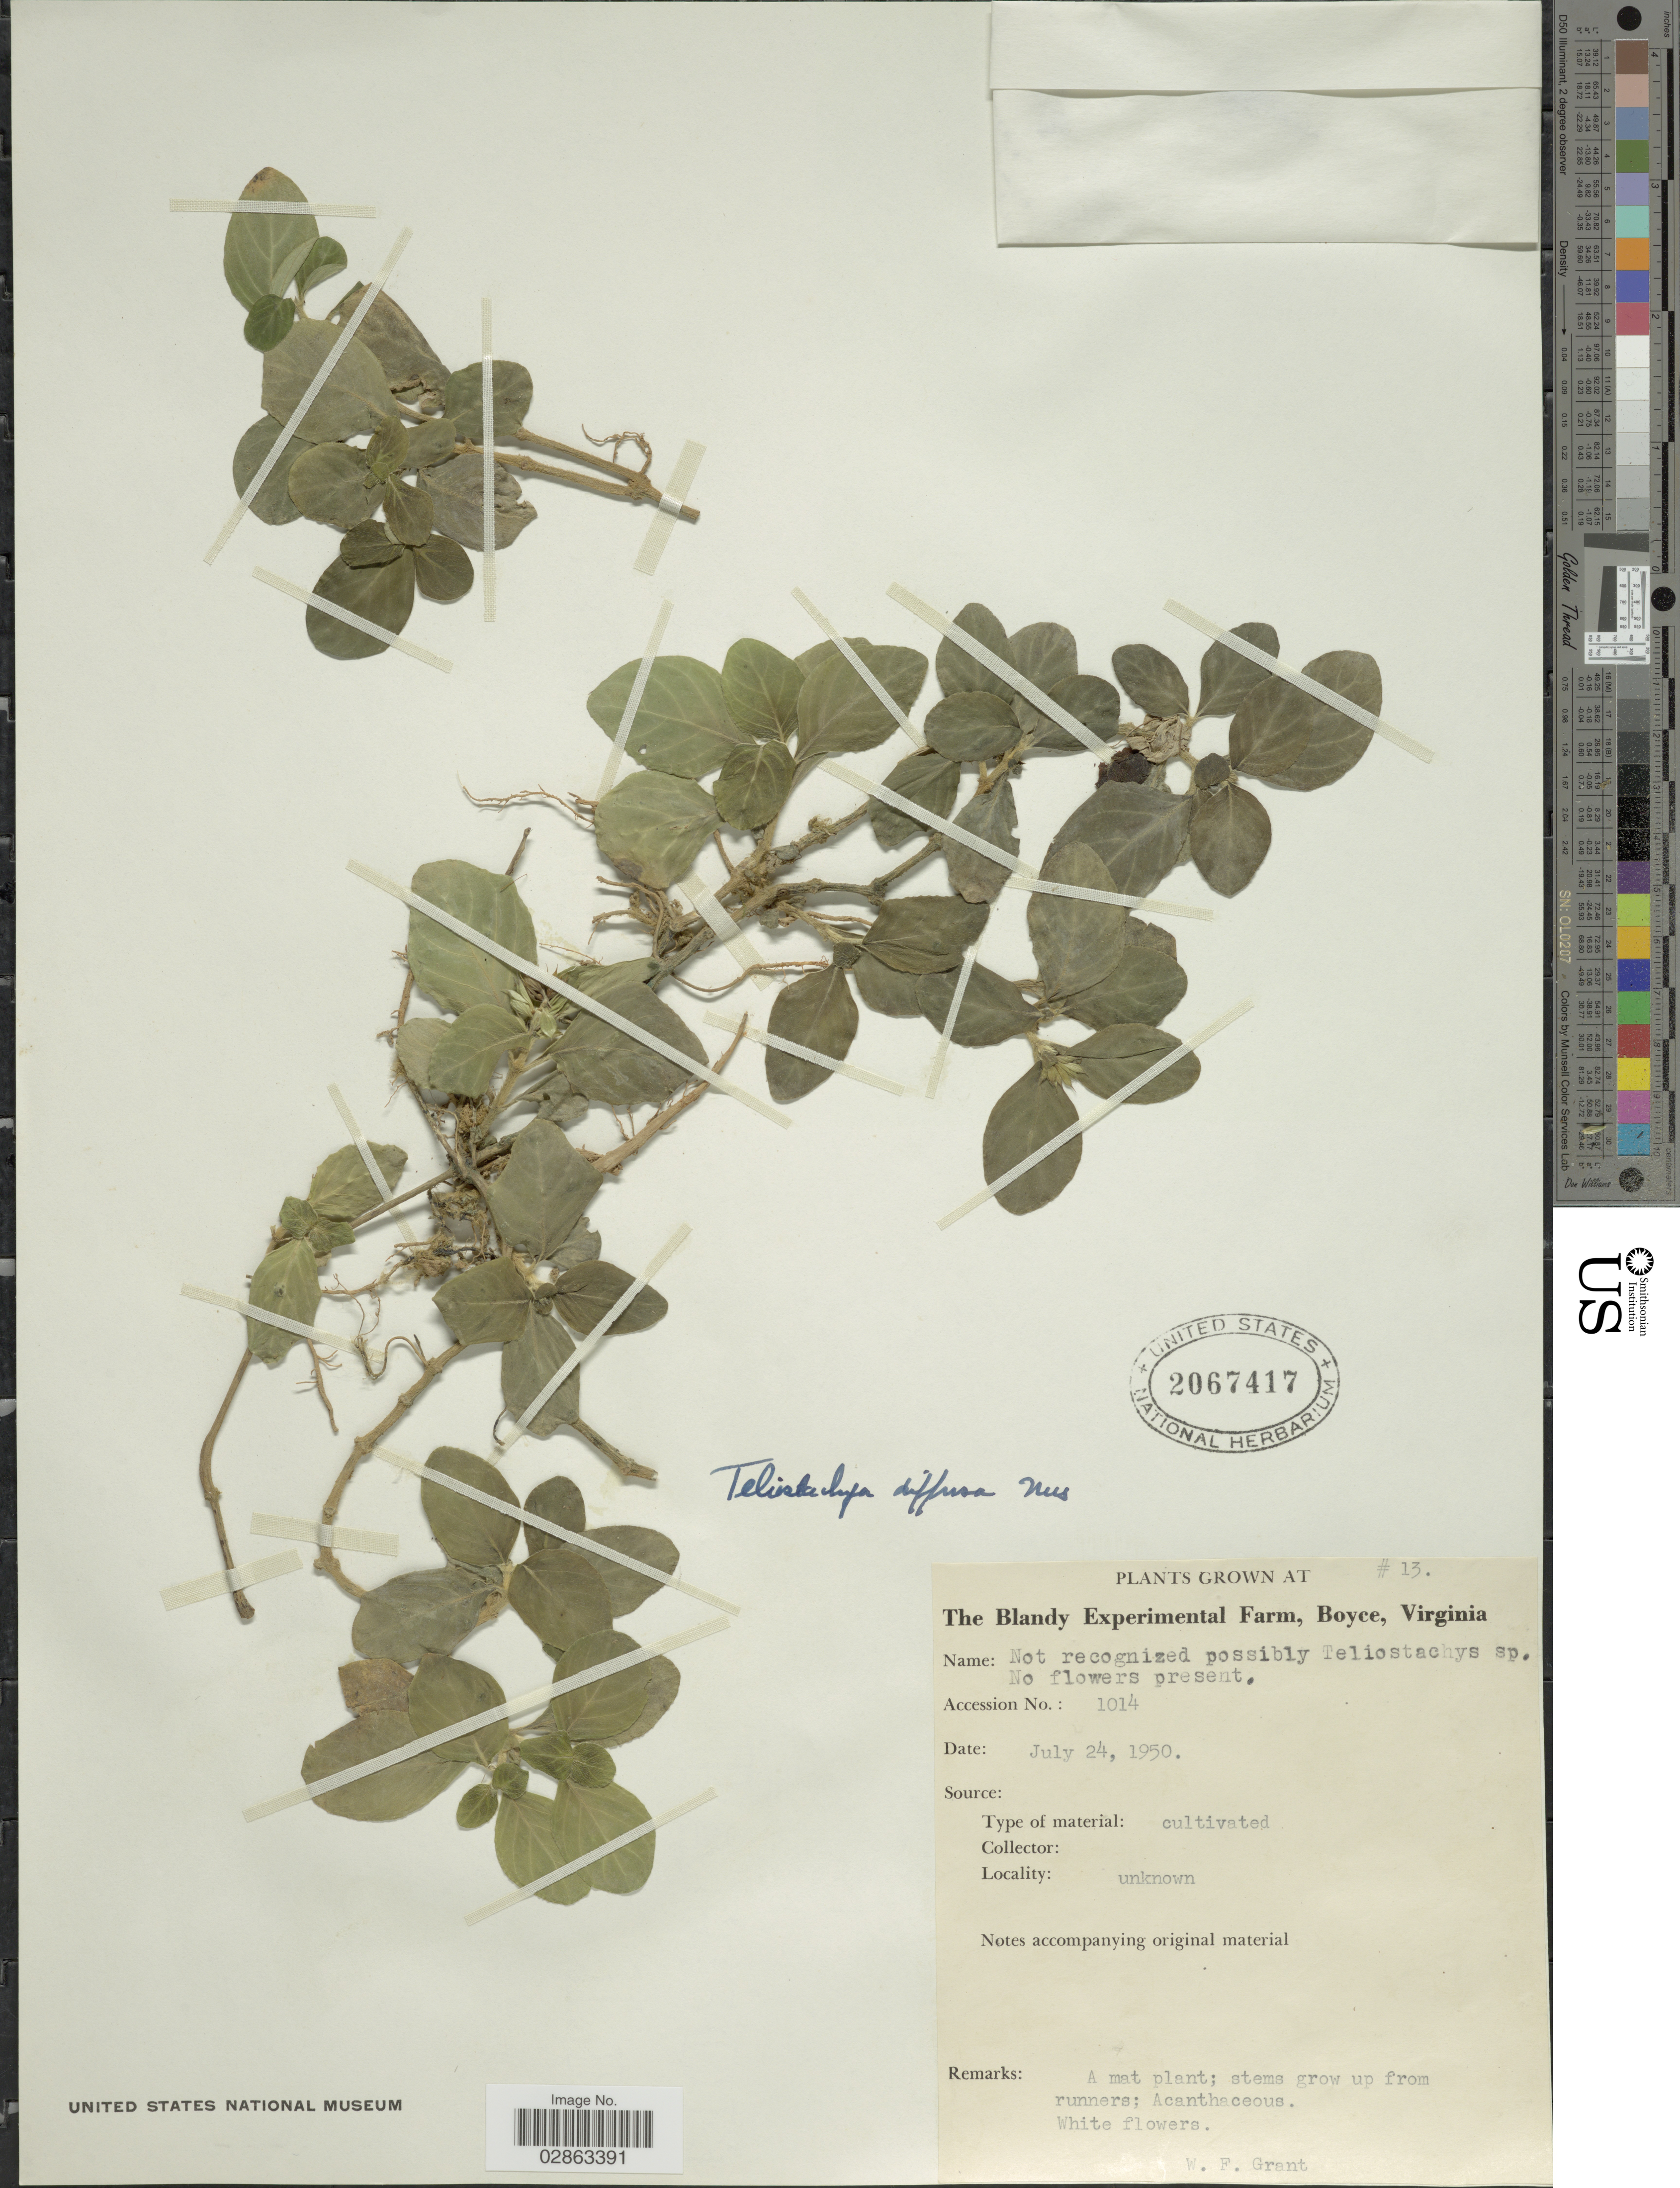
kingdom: Plantae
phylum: Tracheophyta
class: Magnoliopsida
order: Lamiales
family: Acanthaceae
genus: Teliostachya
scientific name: Teliostachya diffusa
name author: Nees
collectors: W. Grant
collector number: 13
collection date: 1950-07-24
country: United States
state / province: Virginia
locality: The Blandy Experimental Farm, Boyce.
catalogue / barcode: US 2067417